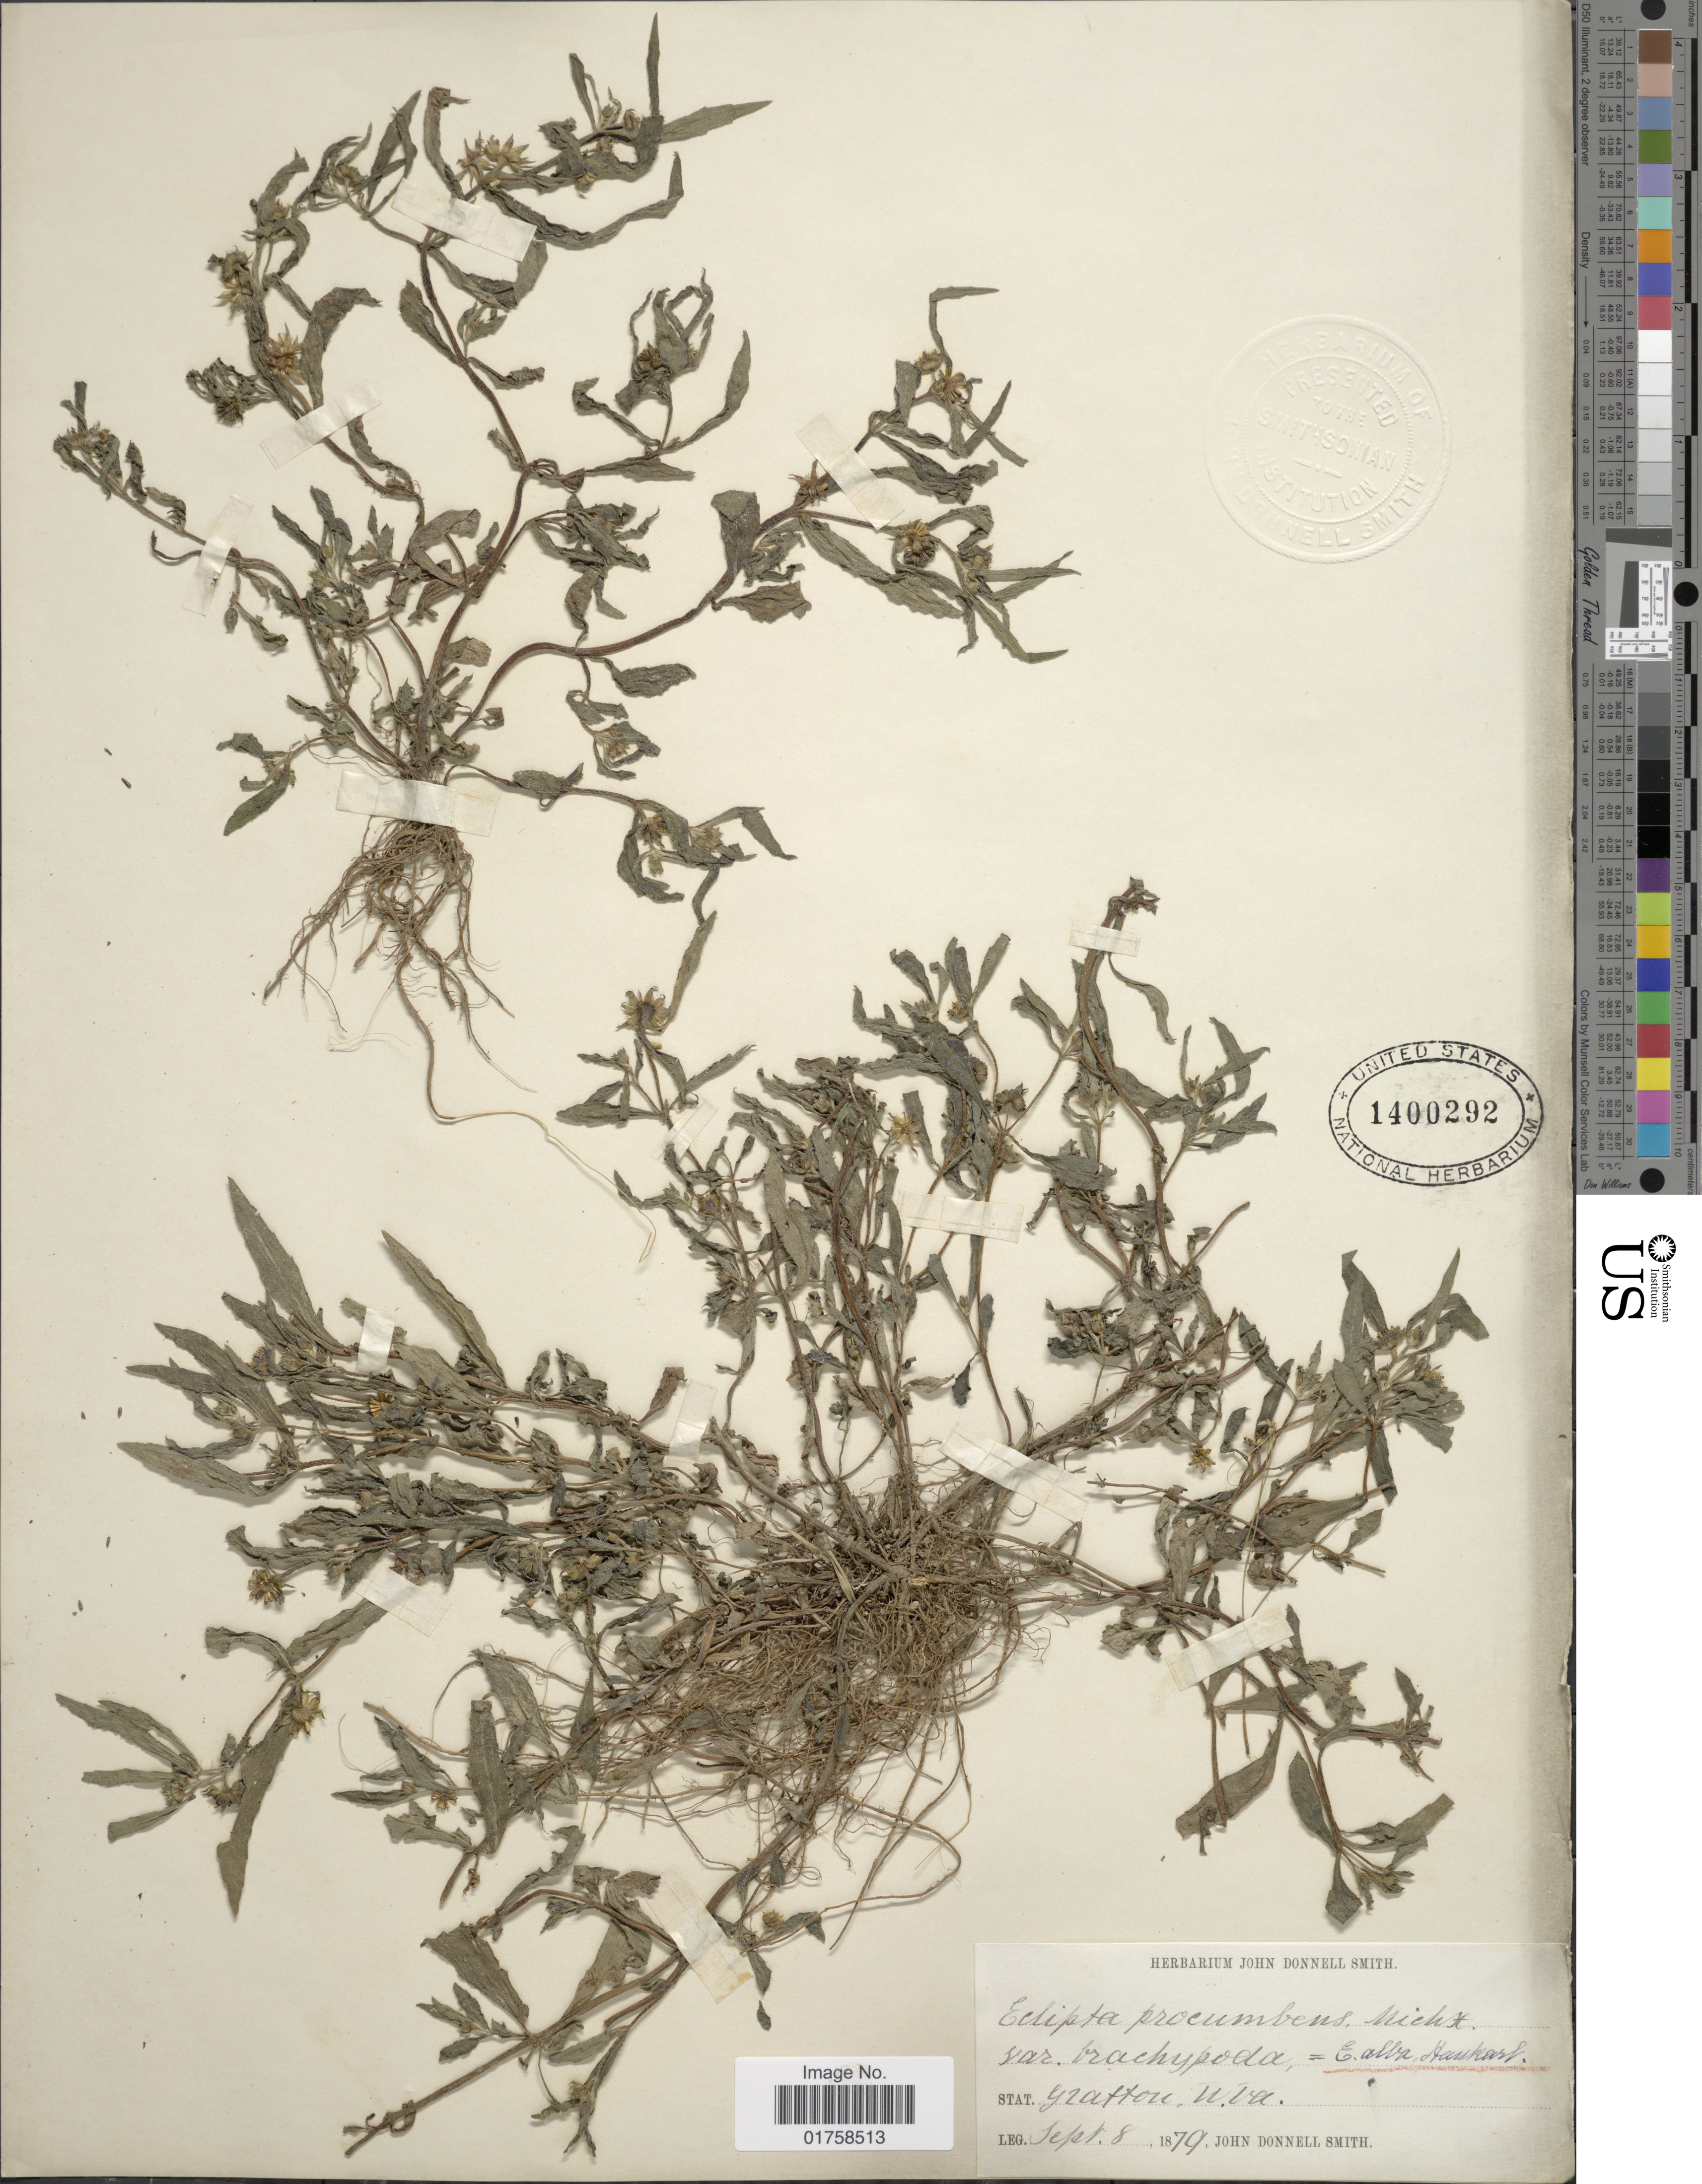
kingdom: Plantae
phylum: Tracheophyta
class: Magnoliopsida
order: Asterales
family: Asteraceae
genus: Eclipta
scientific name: Eclipta alba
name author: (L.) Hassk.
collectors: J. Donnell Smith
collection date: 1879-09-08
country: United States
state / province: West Virginia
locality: Stat. Gratton, W. Va.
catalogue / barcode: US 1400292